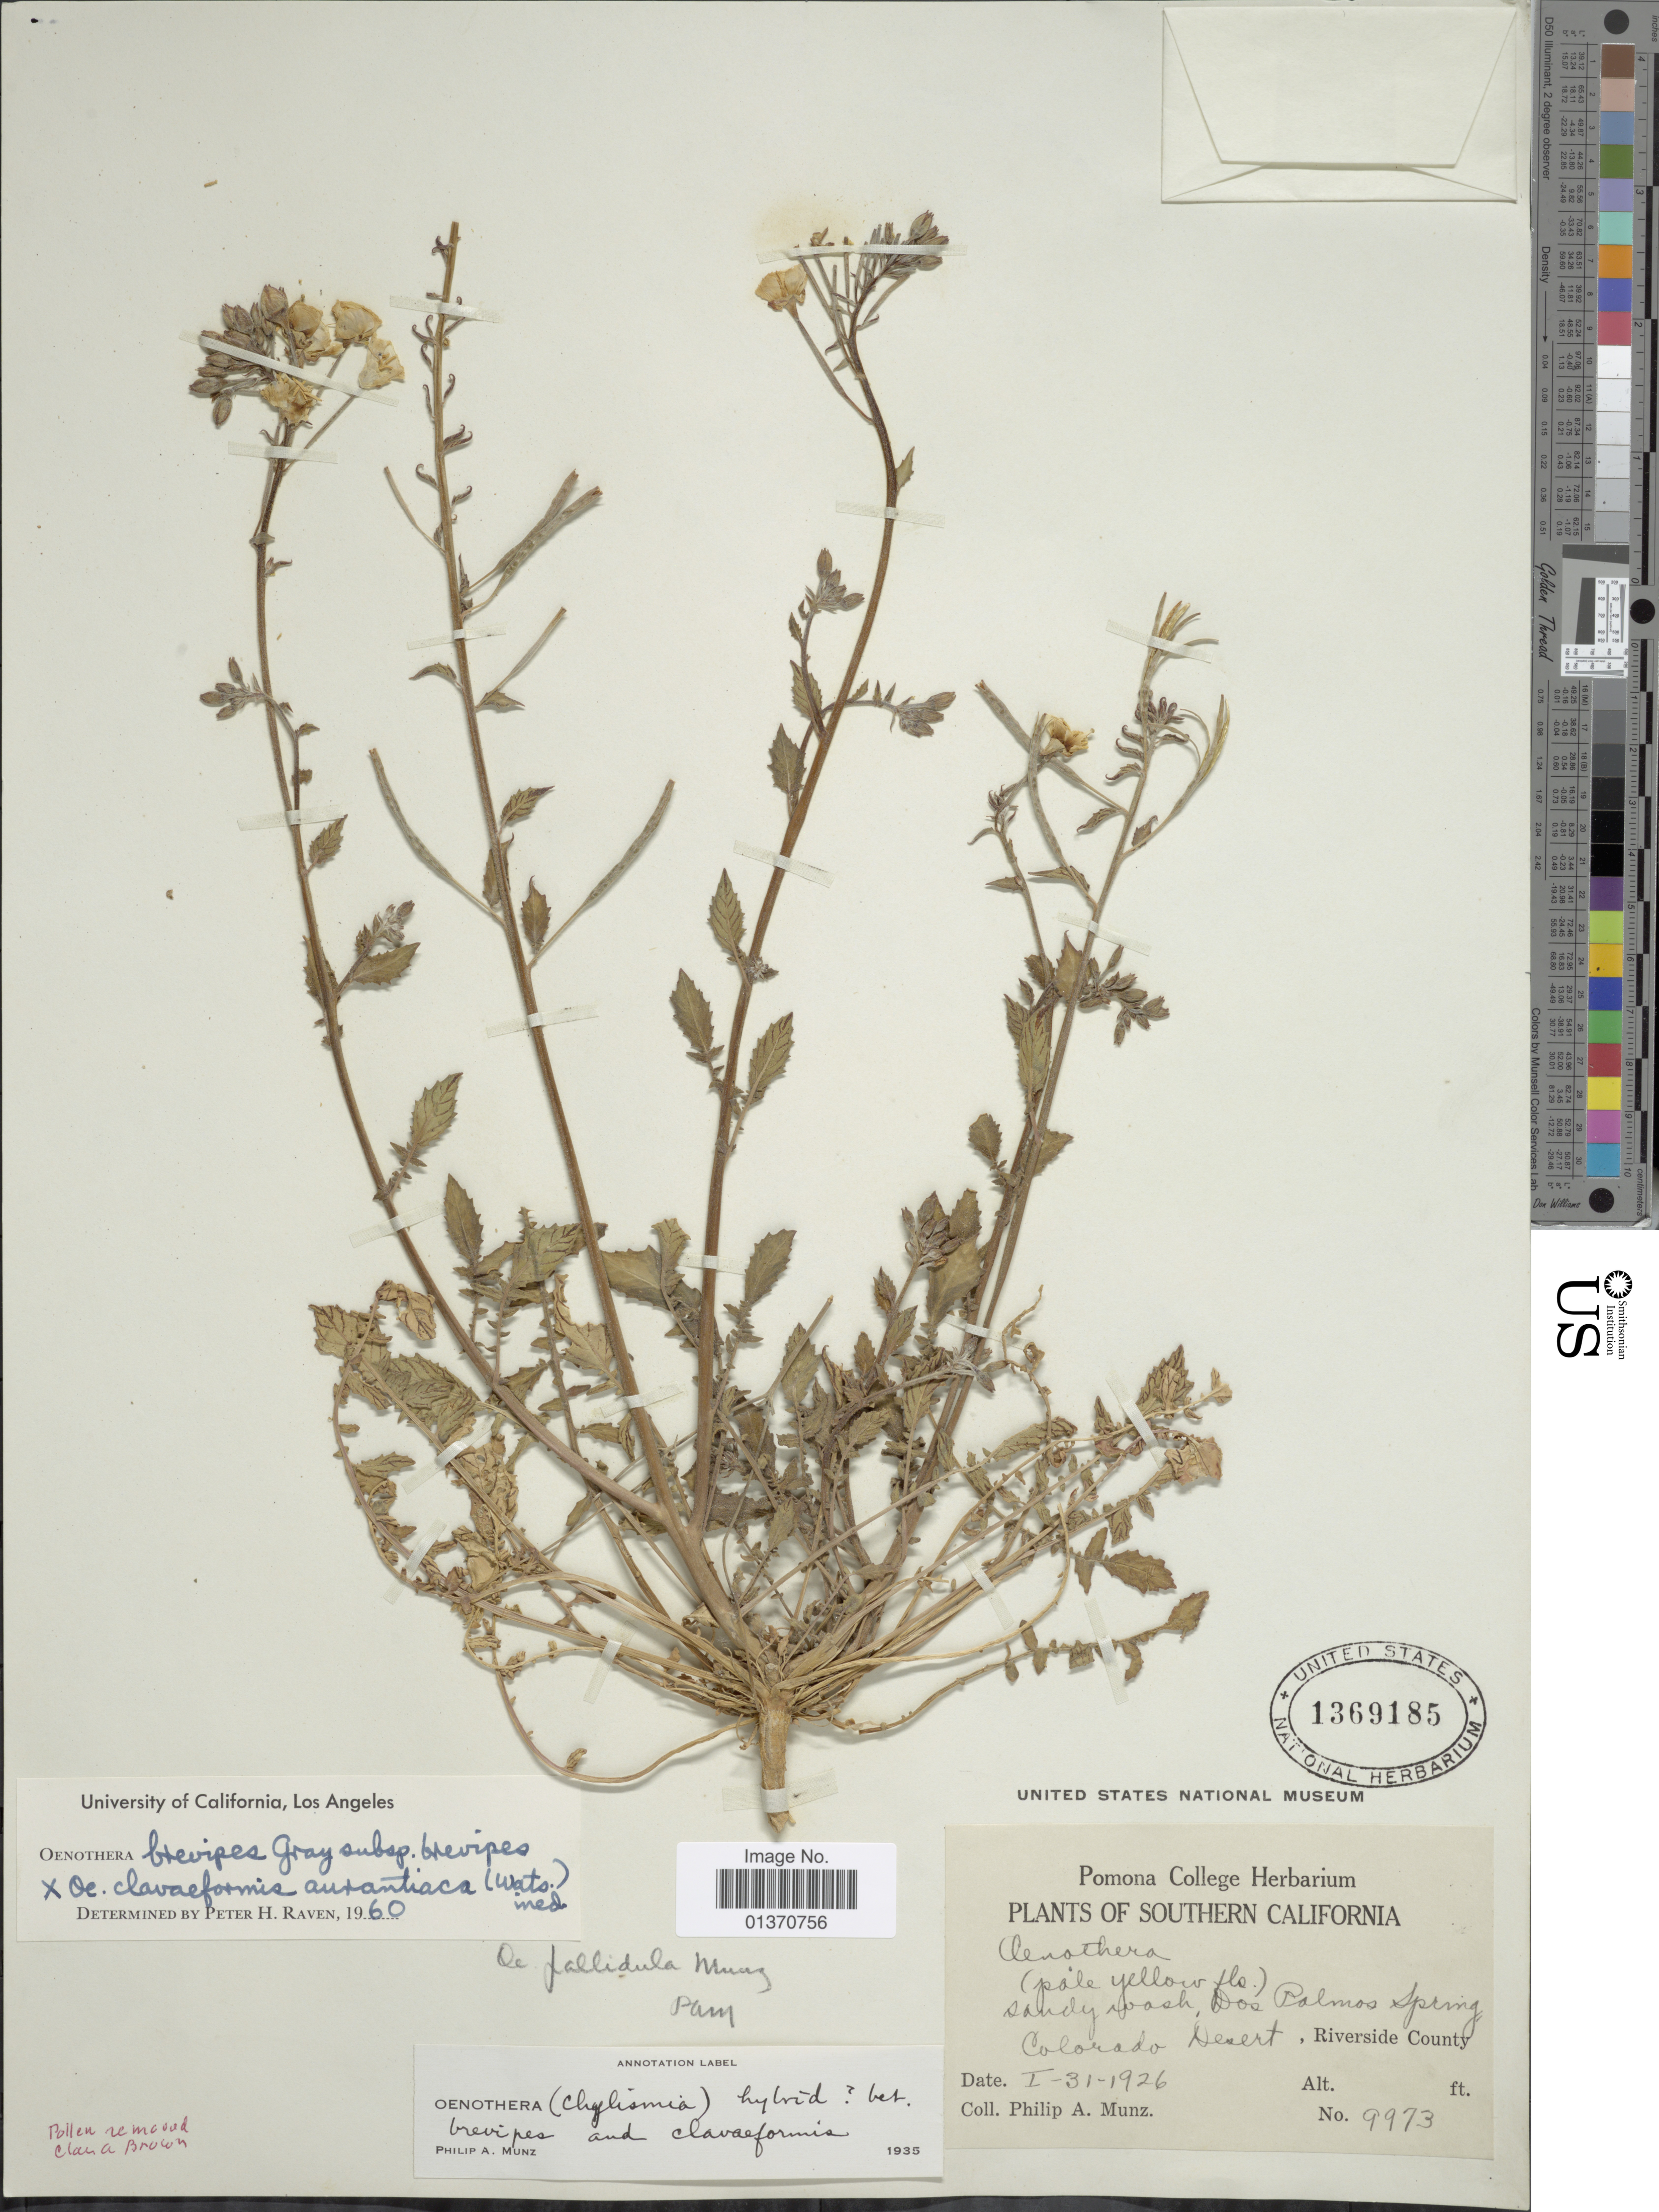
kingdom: Plantae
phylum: Tracheophyta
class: Magnoliopsida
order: Myrtales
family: Onagraceae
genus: Chylismia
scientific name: Chylismia brevipes subsp. brevipes x C. claviformis subsp. aurantiaca (Munz) W.L. Wagner & Hoch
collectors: P. A. Munz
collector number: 9973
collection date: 1926-01-31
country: United States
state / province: California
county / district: Riverside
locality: Southern California, sandy wash, Dos Palmos Spring, Colorado Desert, Riverside County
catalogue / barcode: US 1369185